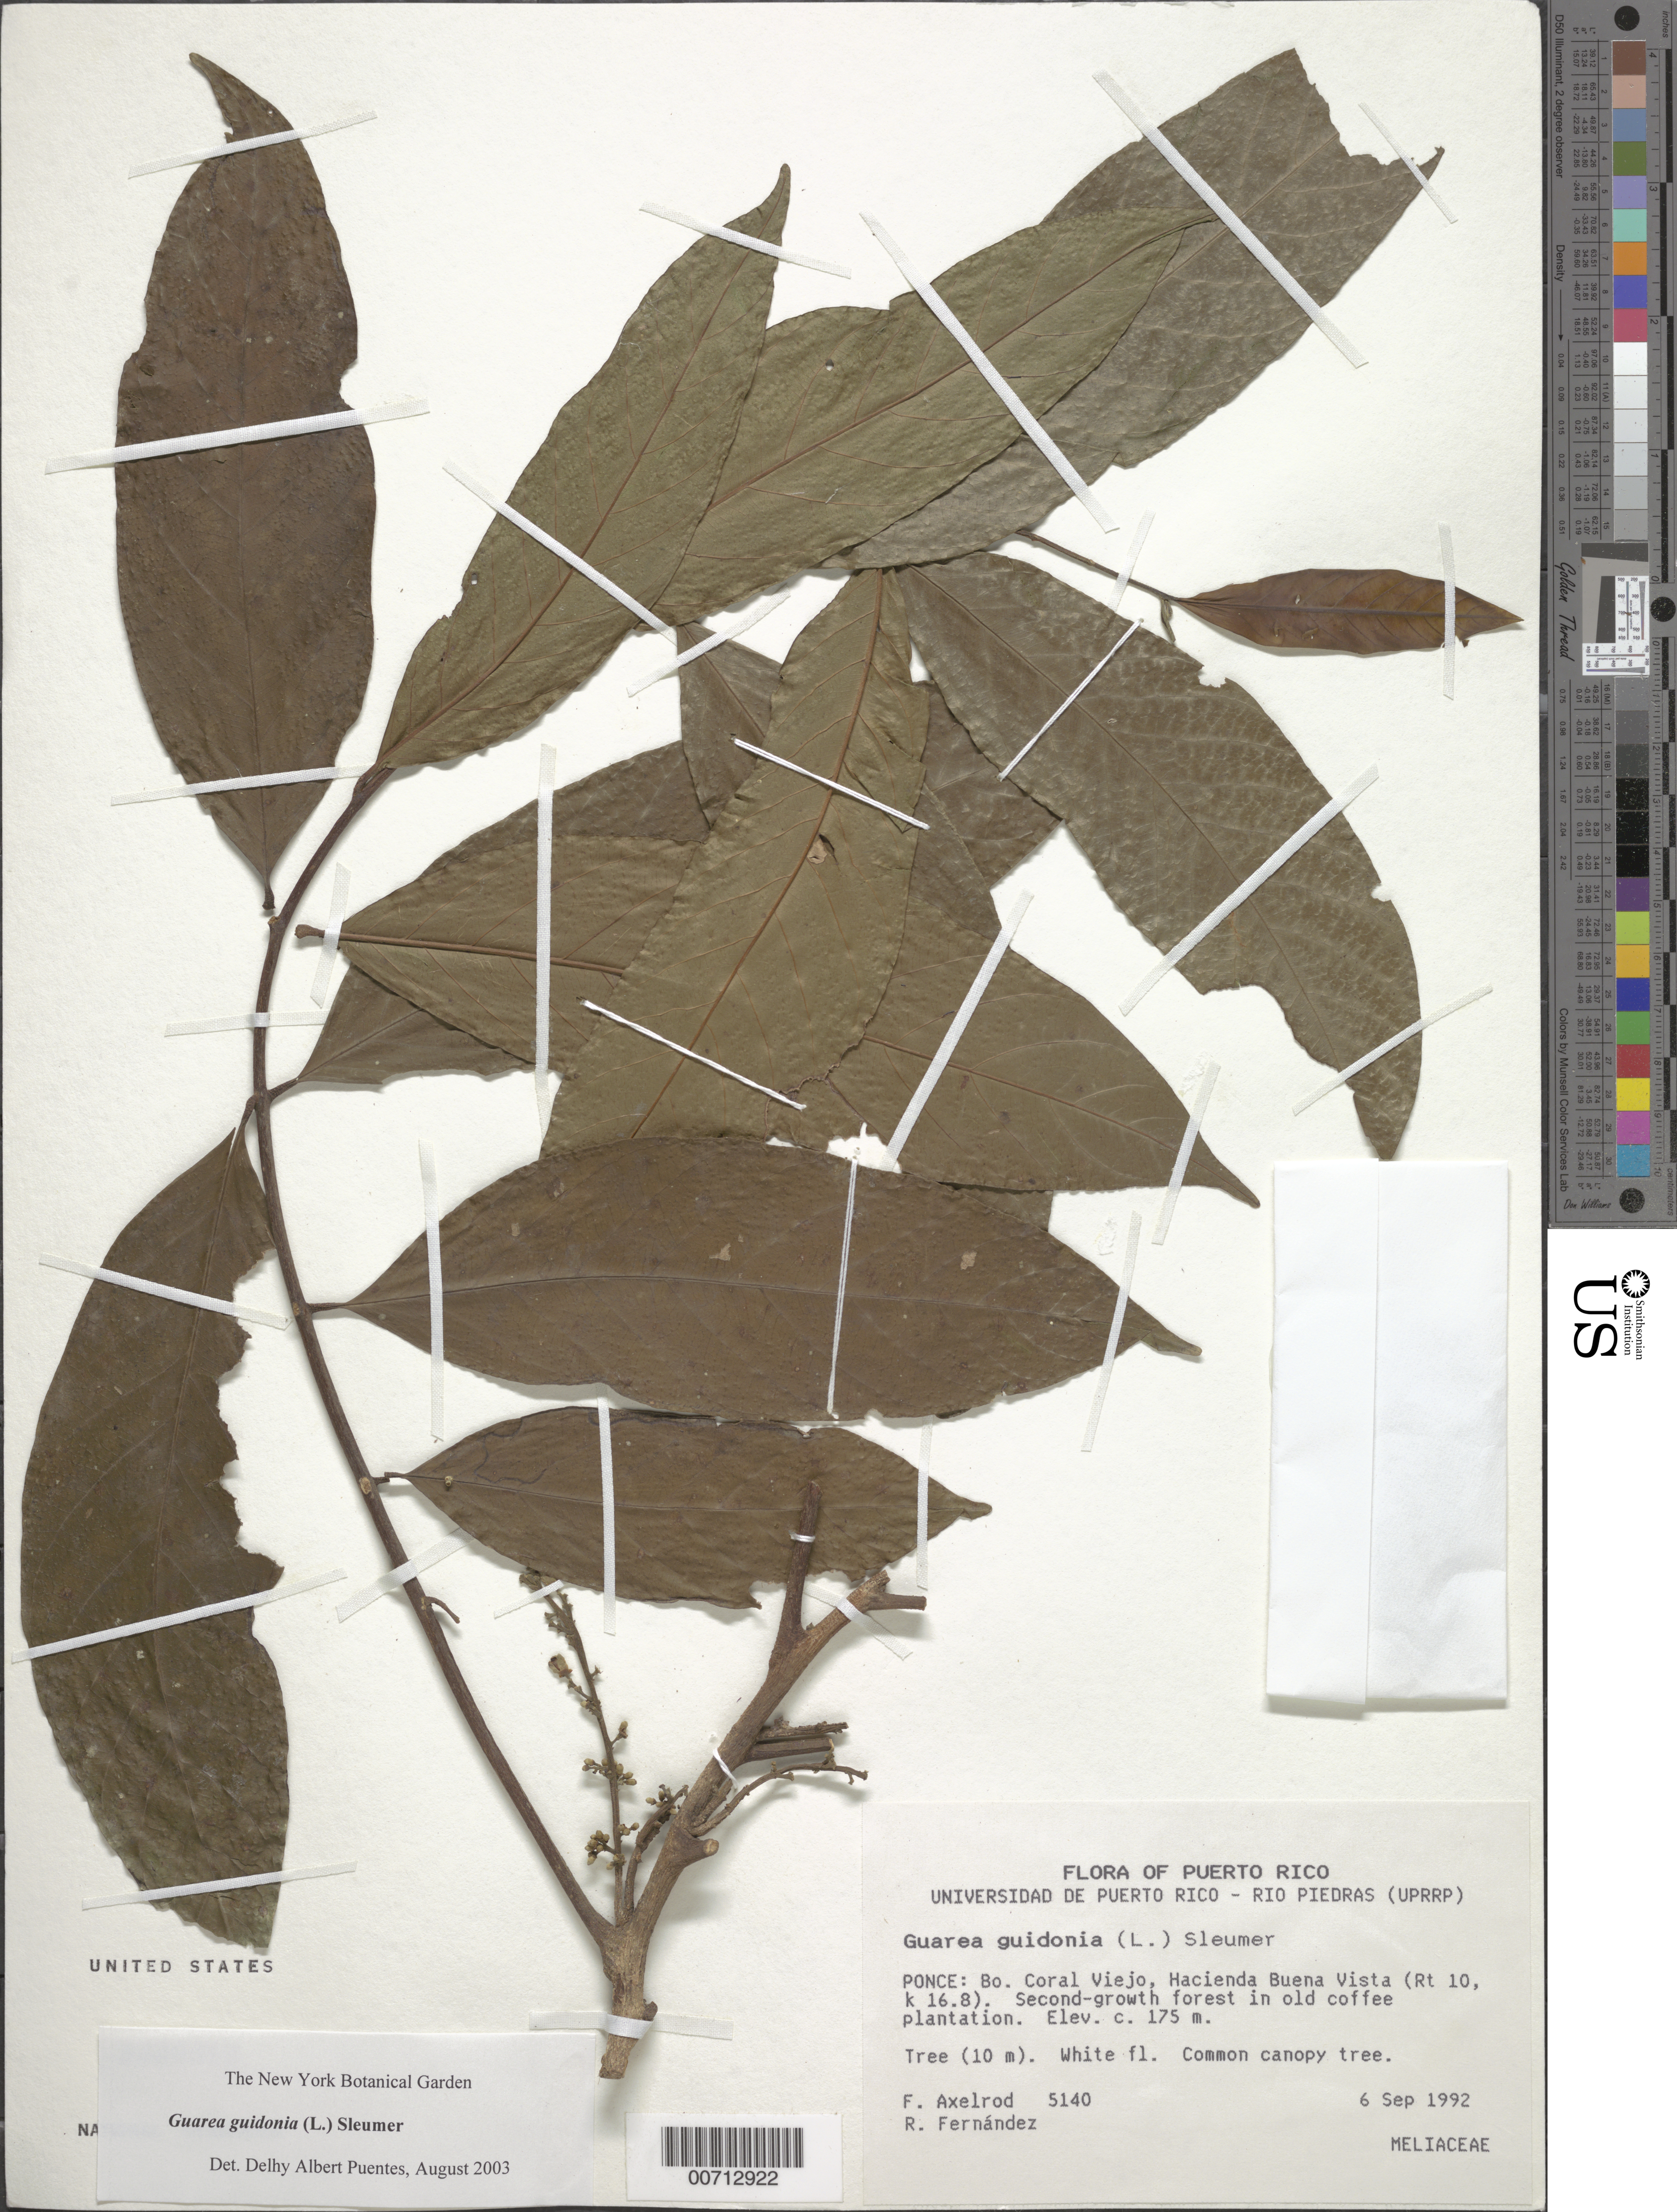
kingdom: Plantae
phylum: Tracheophyta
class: Magnoliopsida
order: Sapindales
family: Meliaceae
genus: Guarea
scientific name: Guarea guidonia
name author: (L.) Sleumer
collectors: F. S. Axelrod & A. Fernández-Pérez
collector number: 5140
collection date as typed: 06 Sep 1992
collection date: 1992-09-06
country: Puerto Rico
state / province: Ponce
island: Greater Antilles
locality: Bo. Coral Viejo, Hacienda Buena Vista (Rt 10, km 16.8)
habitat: Second-growth forest in old coffee plantation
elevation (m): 175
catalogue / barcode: US 3330312